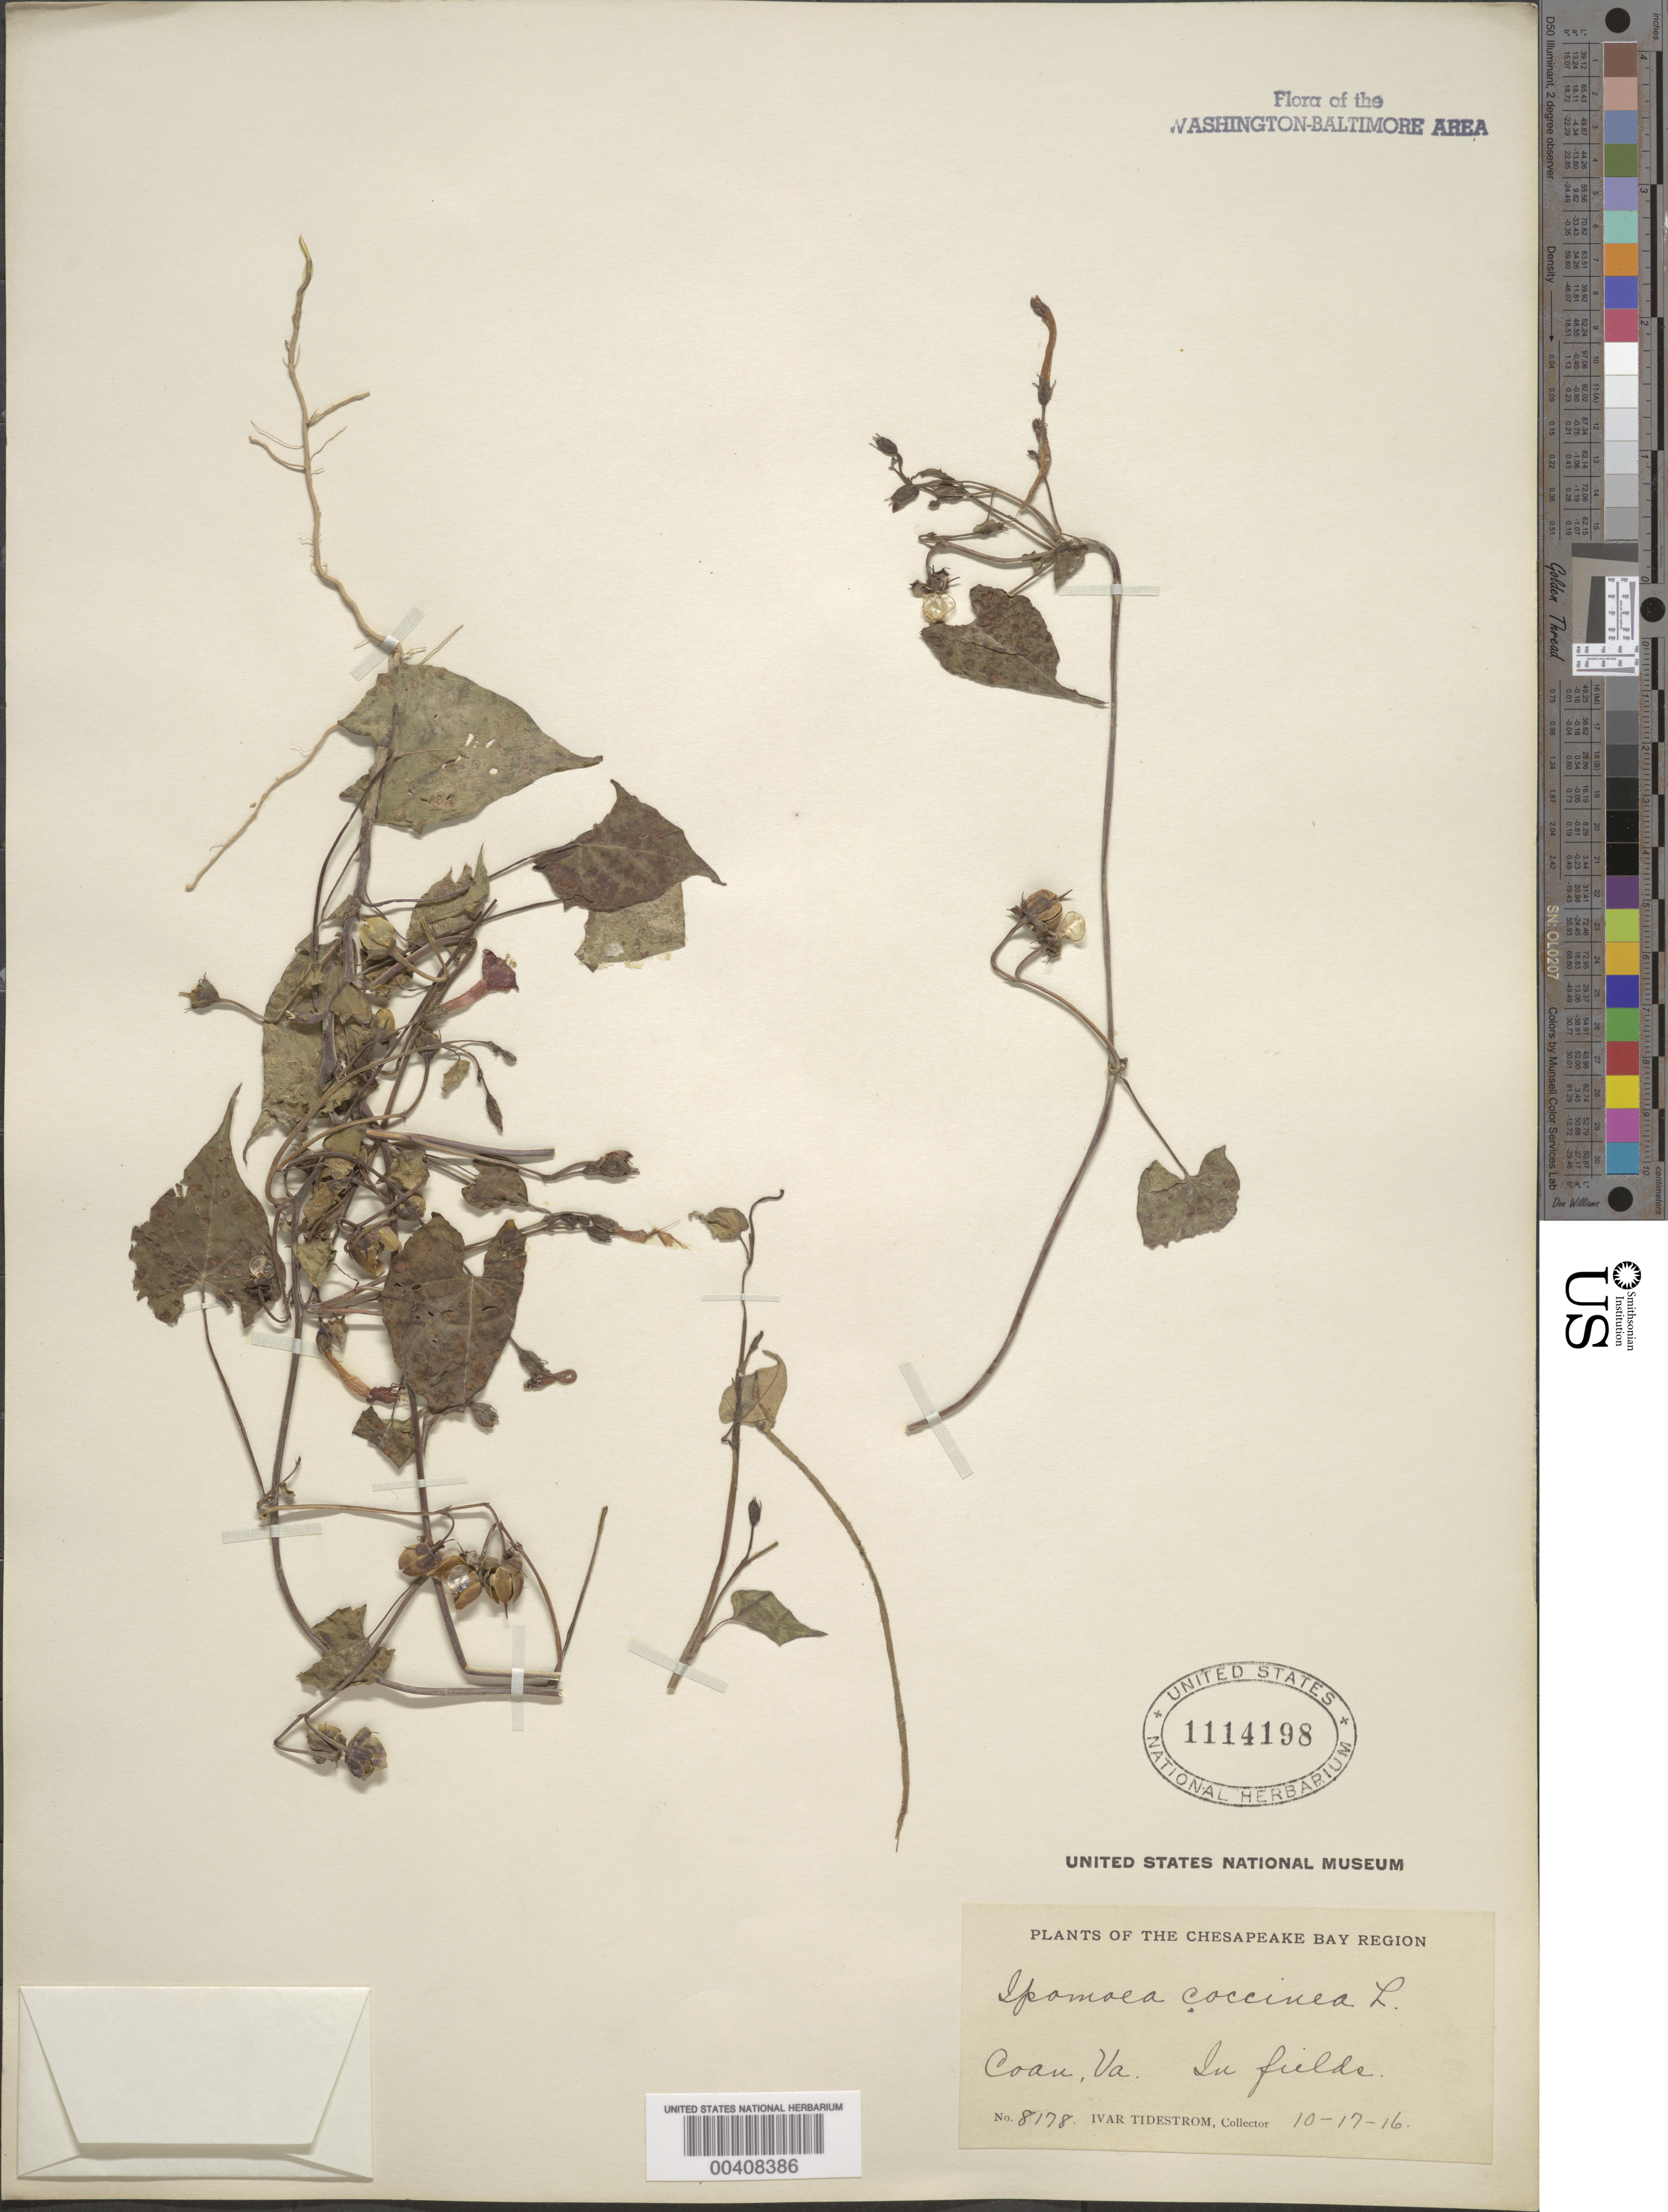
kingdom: Plantae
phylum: Tracheophyta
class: Magnoliopsida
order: Solanales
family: Convolvulaceae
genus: Ipomoea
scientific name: Ipomoea coccinea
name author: L.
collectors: I. F. Tidestrom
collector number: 8178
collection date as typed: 17 Oct 1916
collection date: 1916-10-17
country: United States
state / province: Virginia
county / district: Northumberland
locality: Coan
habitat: Fields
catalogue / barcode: US 1114198